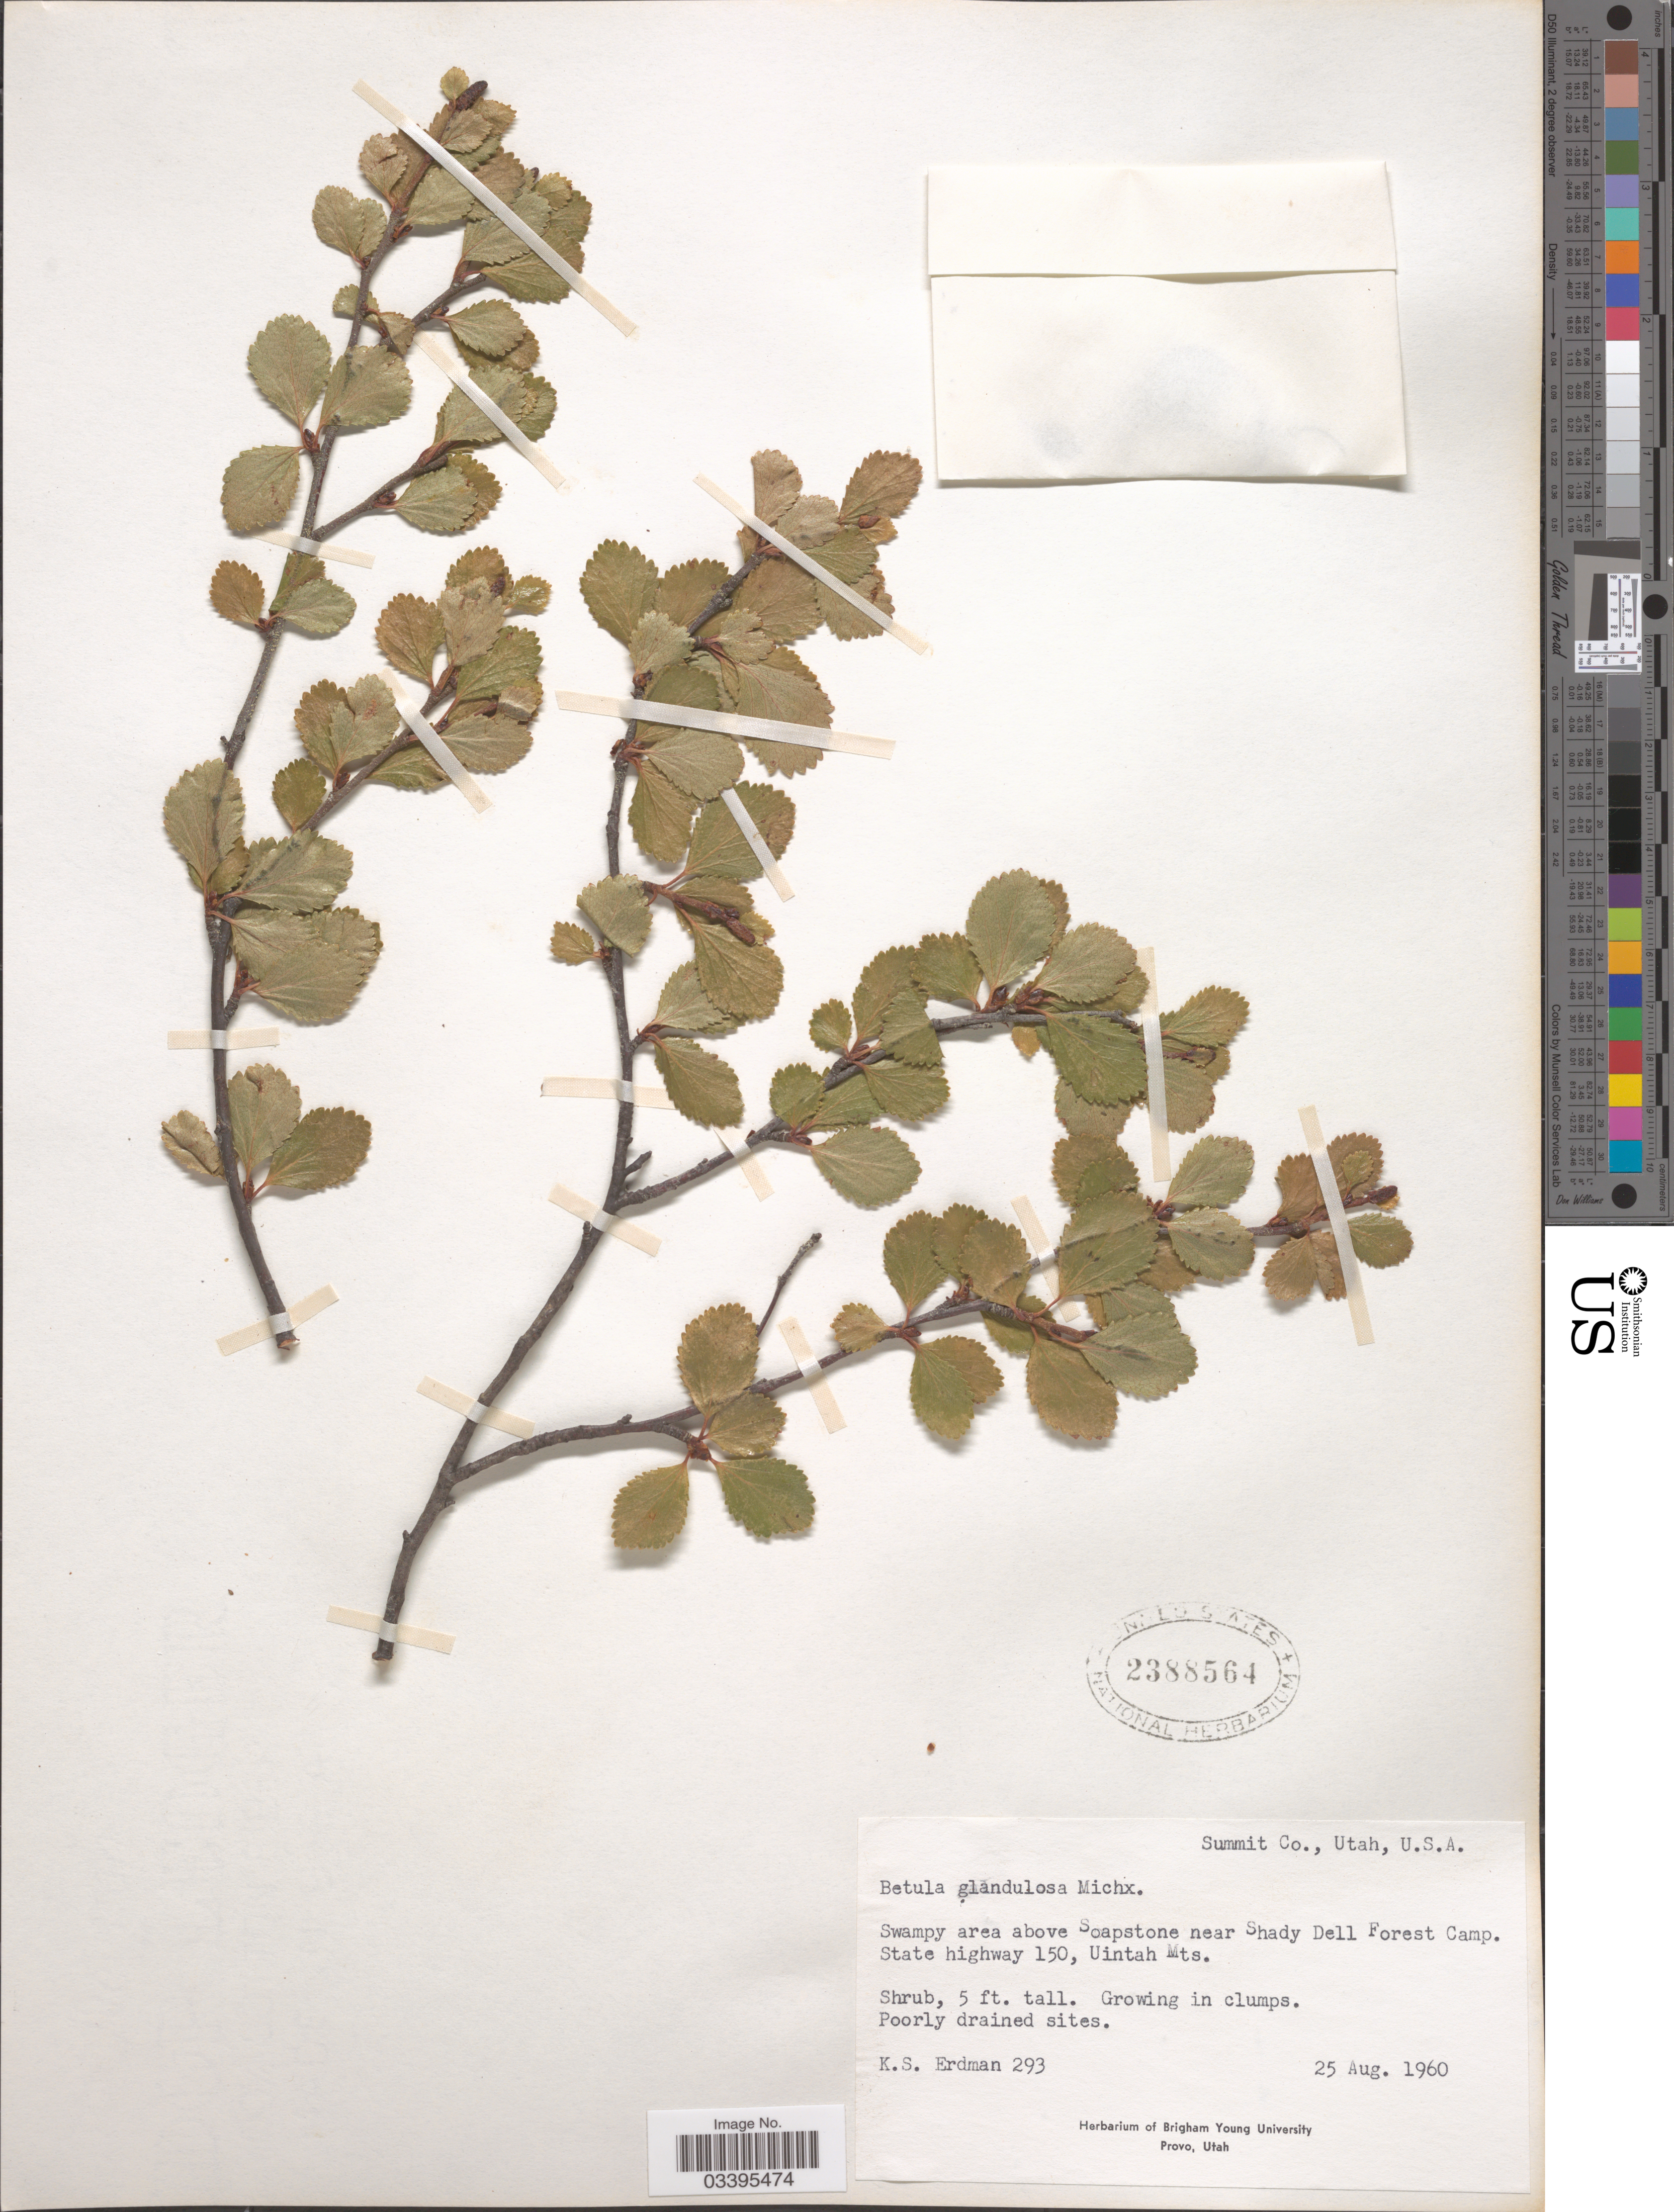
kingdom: Plantae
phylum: Tracheophyta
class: Magnoliopsida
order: Fagales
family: Betulaceae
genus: Betula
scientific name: Betula glandulosa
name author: Michx.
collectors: K. Erdman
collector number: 293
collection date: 1960-08-25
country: United States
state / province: Utah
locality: Summit Co. Swampy area above Soapstone near Shady Dell Forest Camp. State highway 150, Uintah Mts.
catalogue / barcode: US 2388564